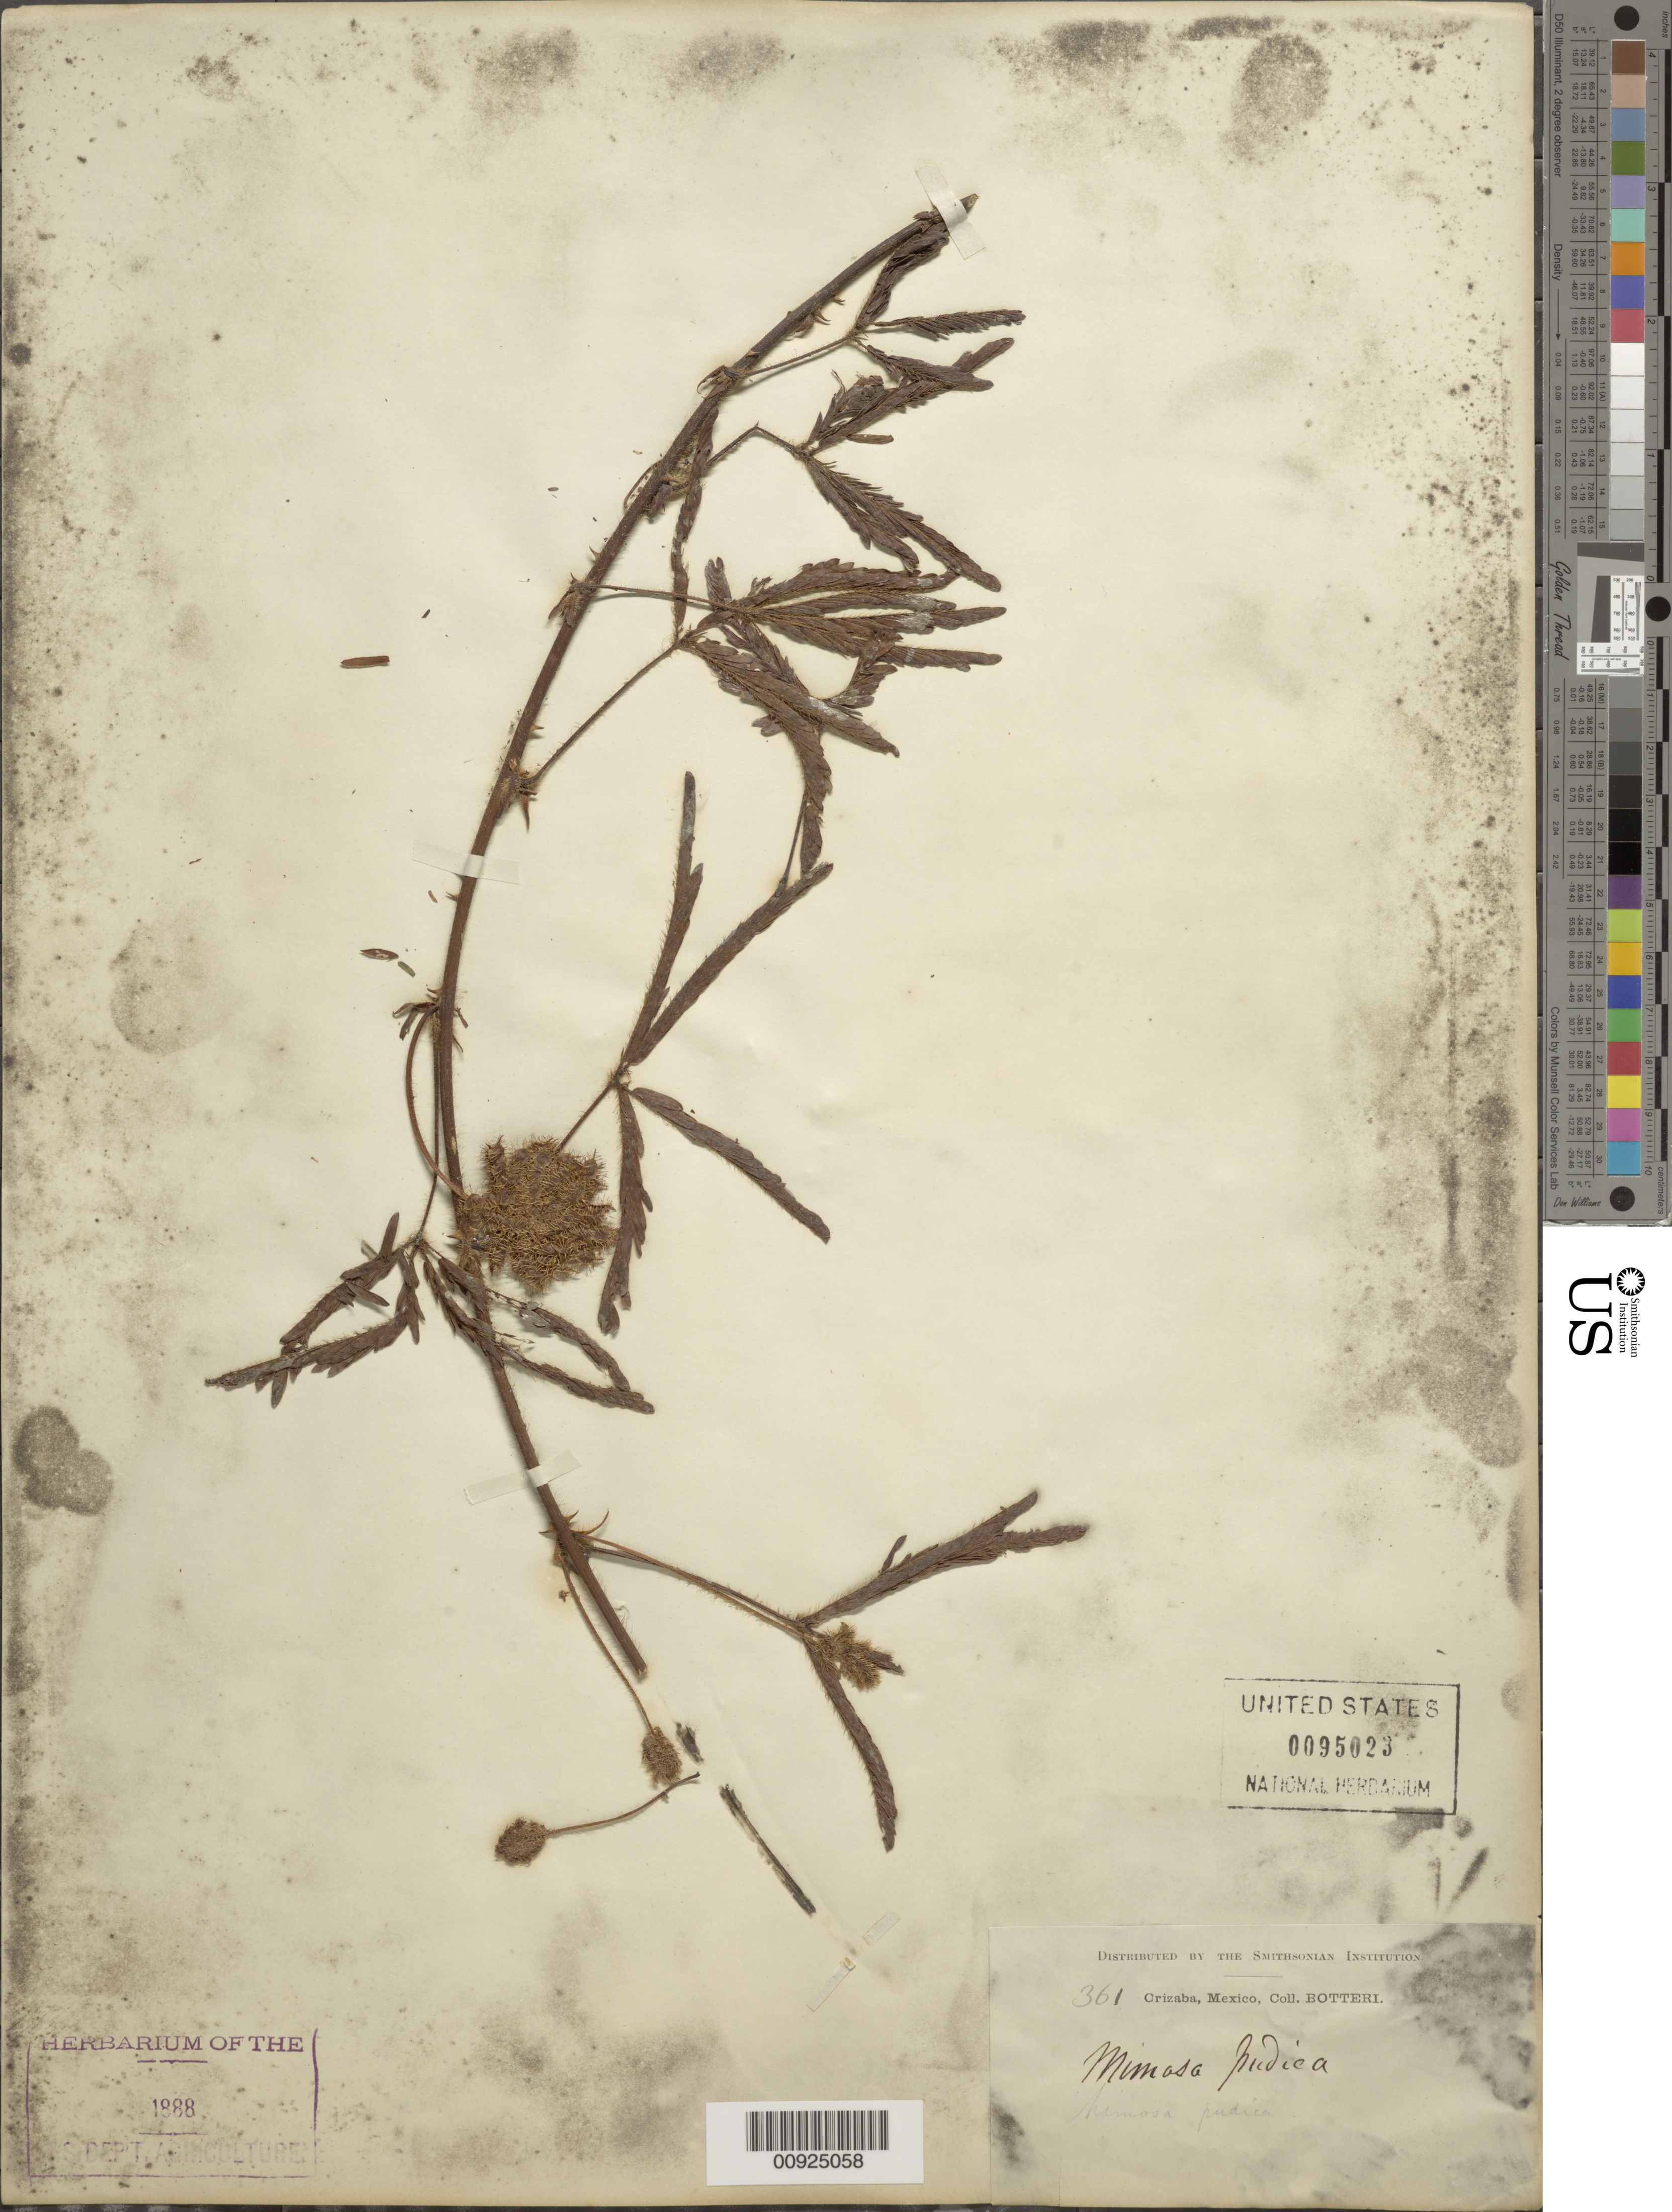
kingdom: Plantae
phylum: Tracheophyta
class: Magnoliopsida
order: Fabales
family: Fabaceae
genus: Mimosa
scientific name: Mimosa pudica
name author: L.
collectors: M. Botteri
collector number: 361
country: Mexico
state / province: Veracruz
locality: Orizaba.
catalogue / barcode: US 95023